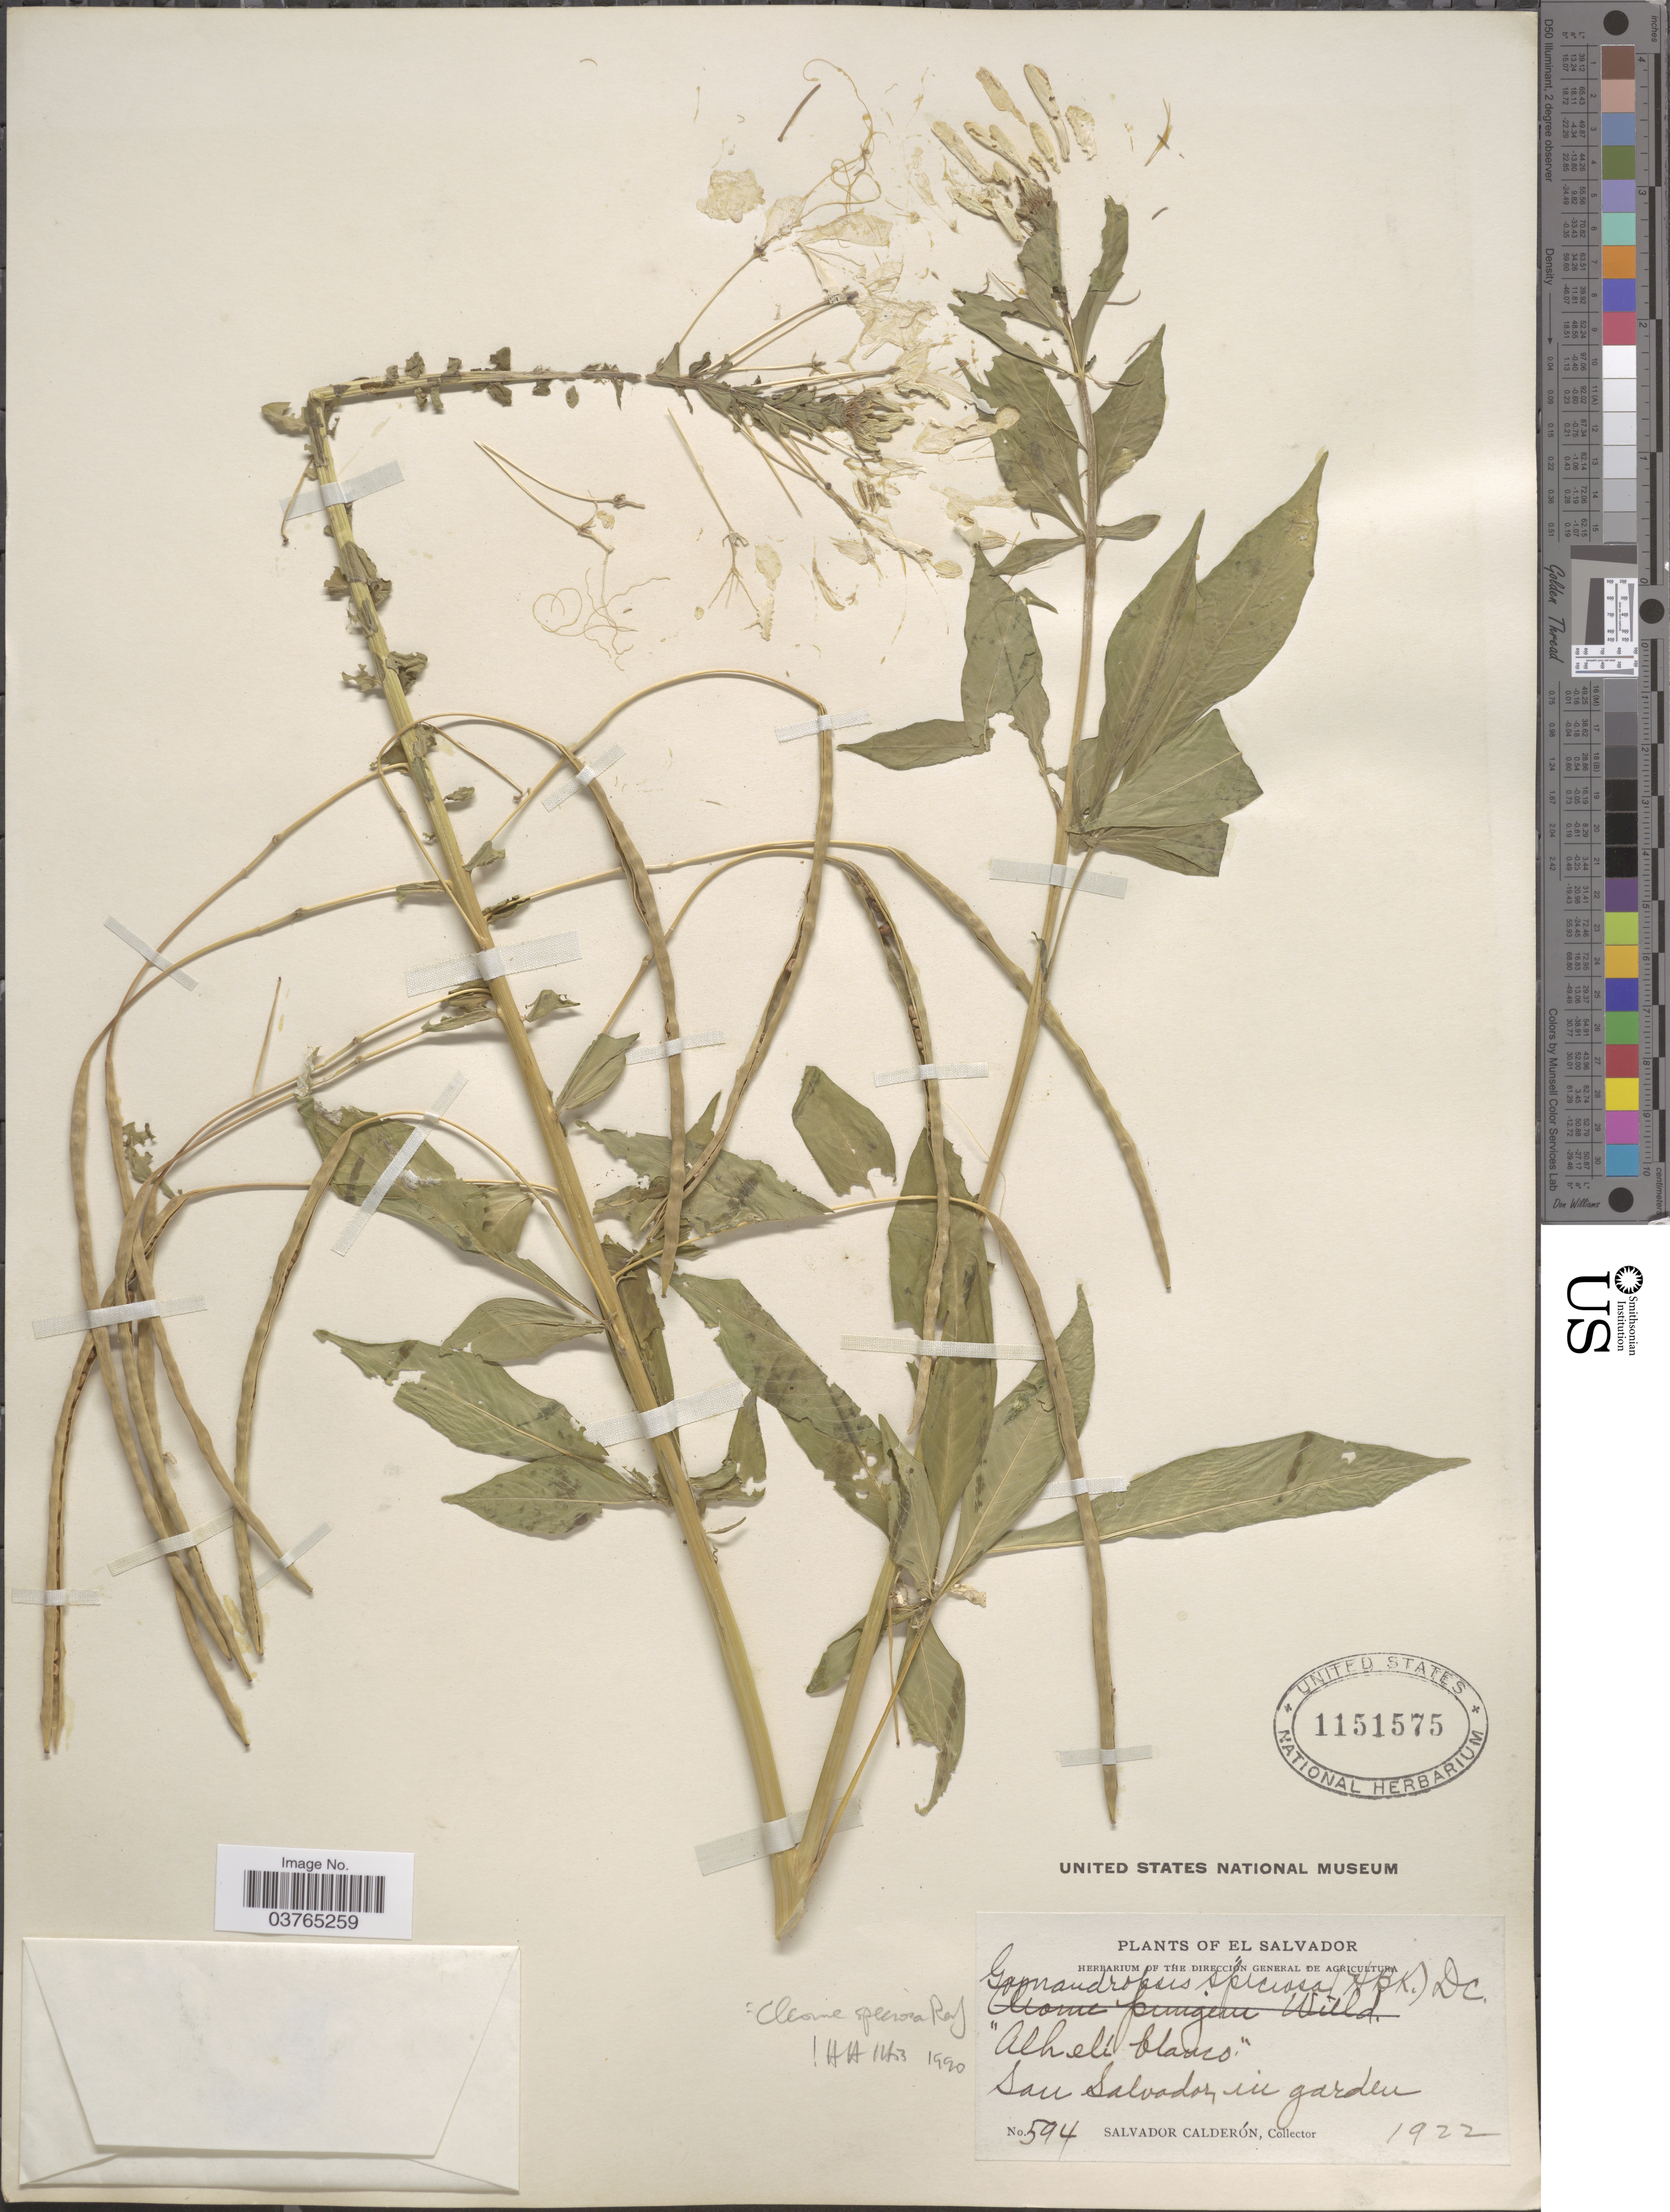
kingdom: Plantae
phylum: Tracheophyta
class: Magnoliopsida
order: Brassicales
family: Cleomaceae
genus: Cleoserrata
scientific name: Cleoserrata speciosa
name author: (Raf.) Iltis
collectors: S. Calderón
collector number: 594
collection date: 1922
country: El Salvador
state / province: San Salvador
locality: In garden.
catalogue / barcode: US 1151575